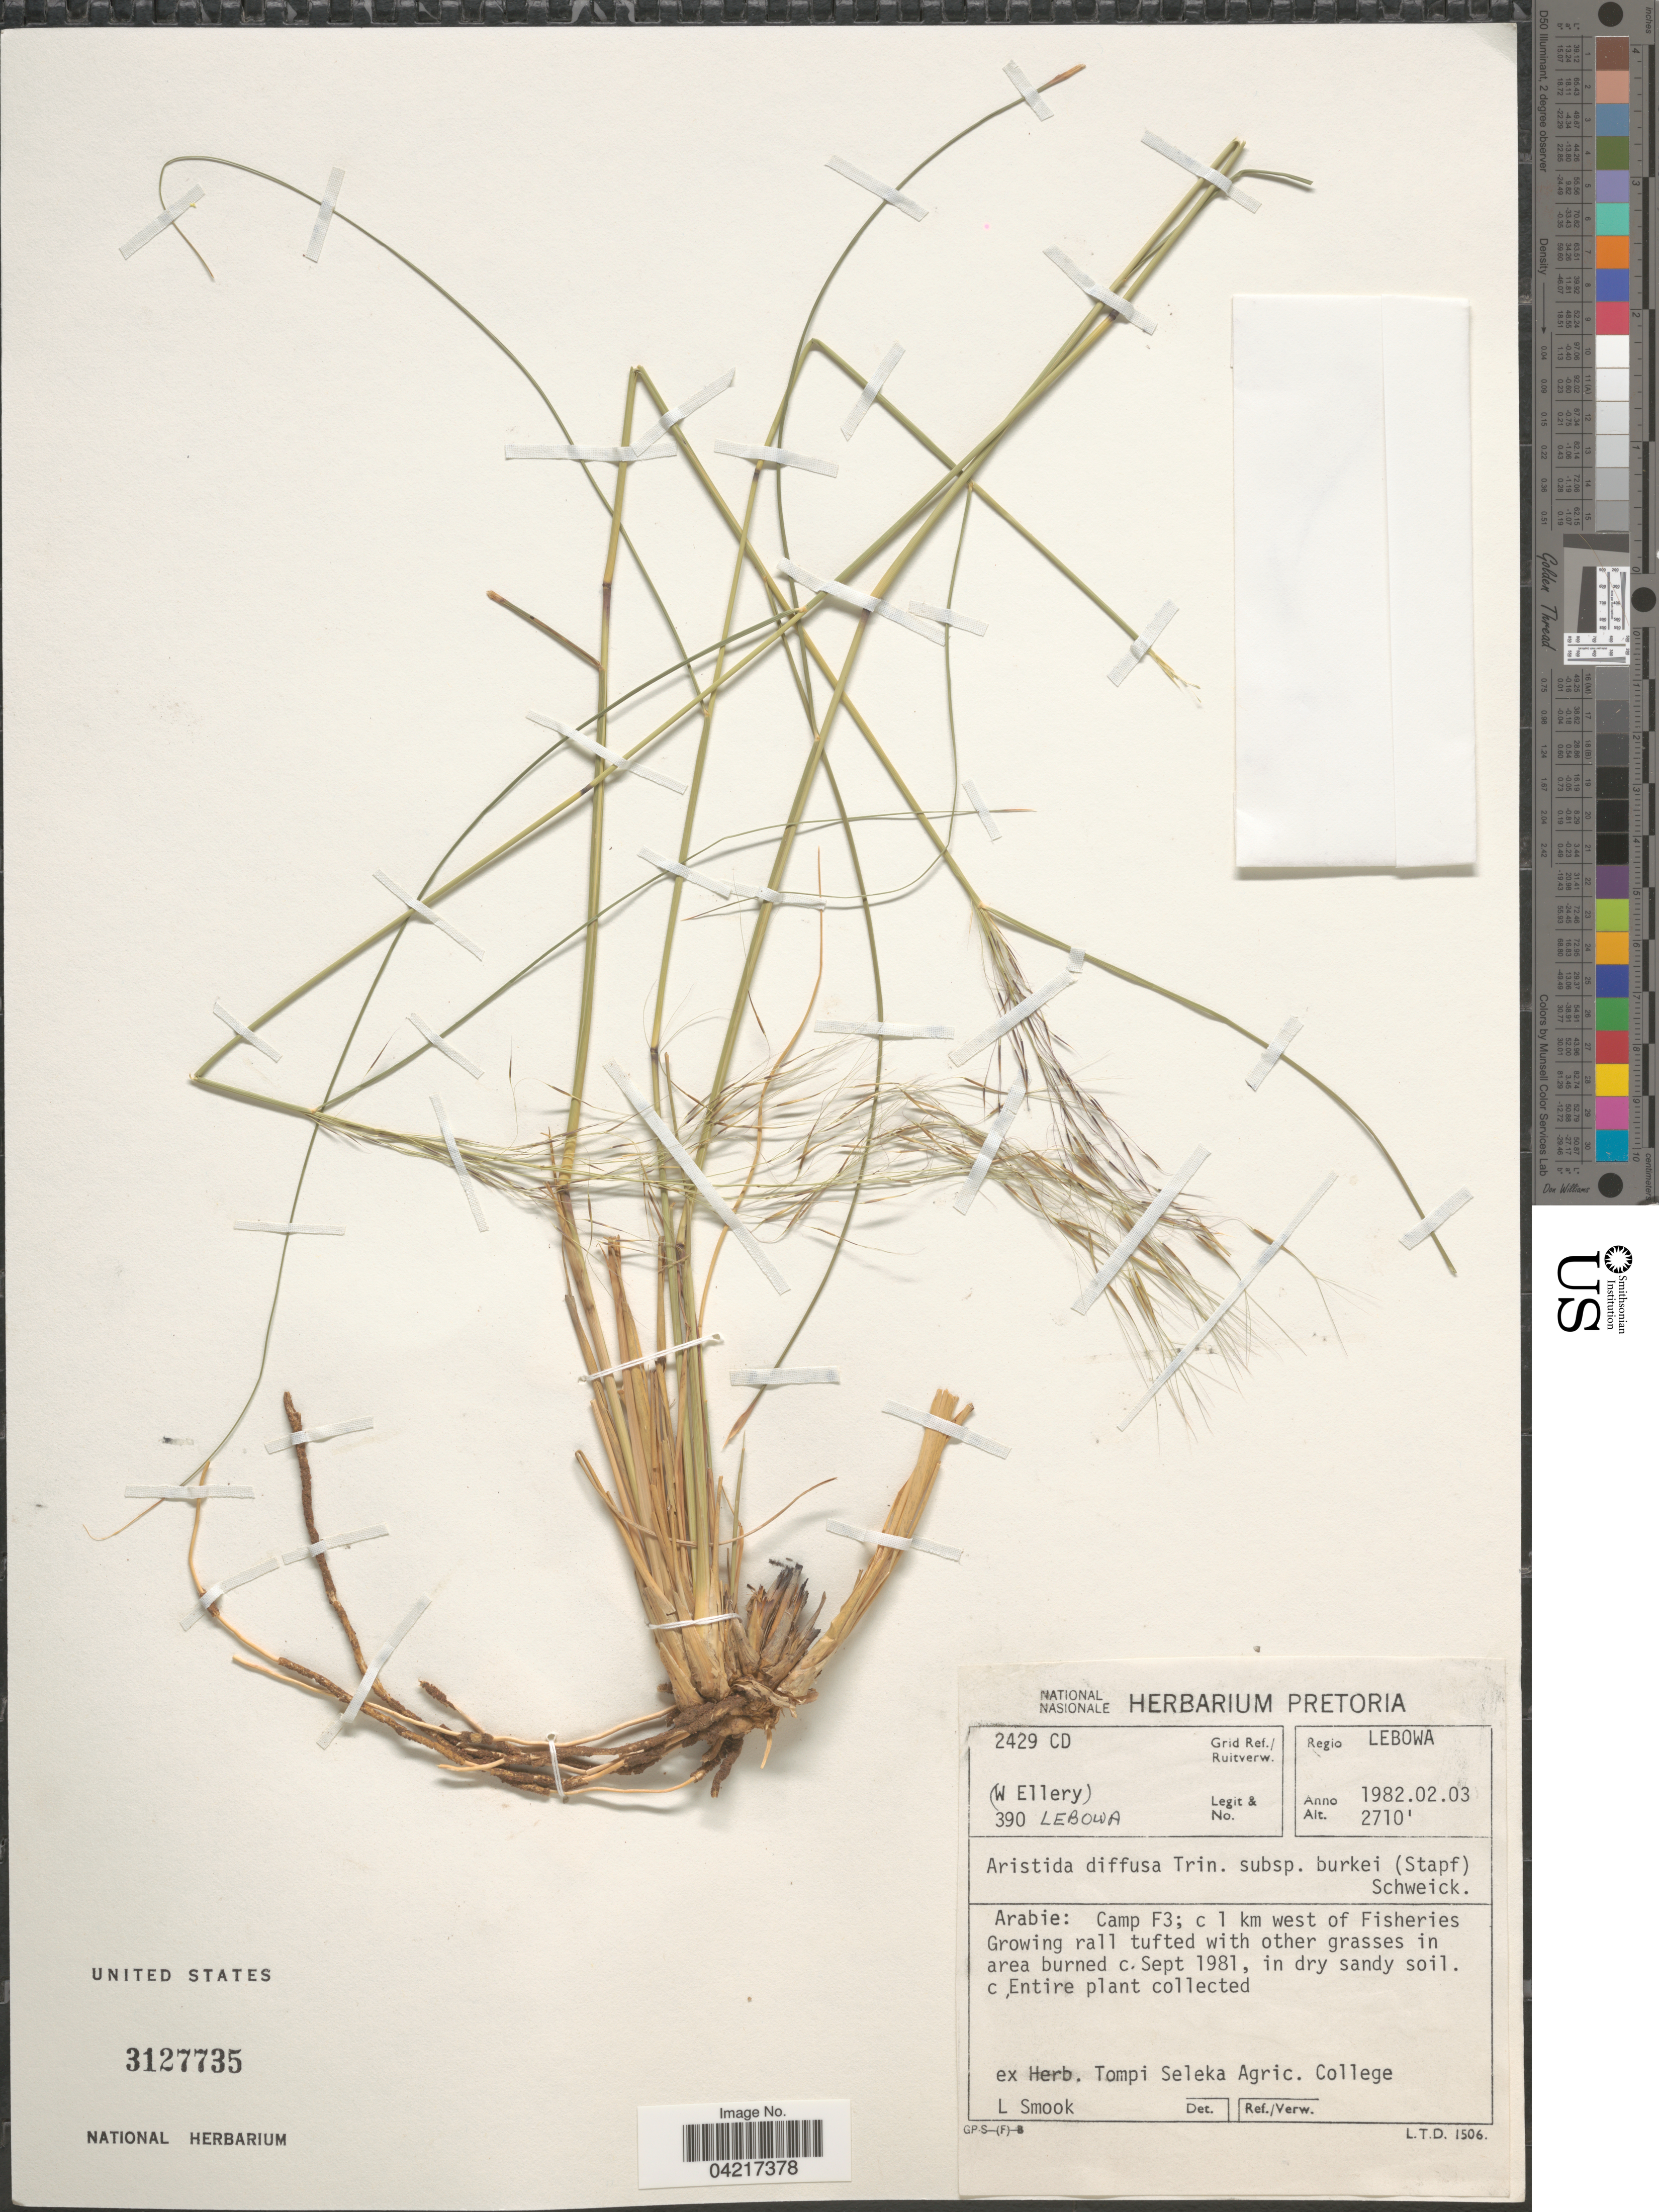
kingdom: Plantae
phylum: Tracheophyta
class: Liliopsida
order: Poales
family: Poaceae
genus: Aristida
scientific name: Aristida diffusa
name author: Trin.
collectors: W. Ellery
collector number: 390Lebowa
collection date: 1982-02-03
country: South Africa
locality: Grid Ref./ Ruitverw. 2429CD. Regio Lebowa. Arabie: Camp F3; c 1 km west of Fisheries. Growing rall tufted with other grasses in area burned c. Sept 1981, in dry sandy soil.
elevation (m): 826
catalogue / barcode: US 3127735